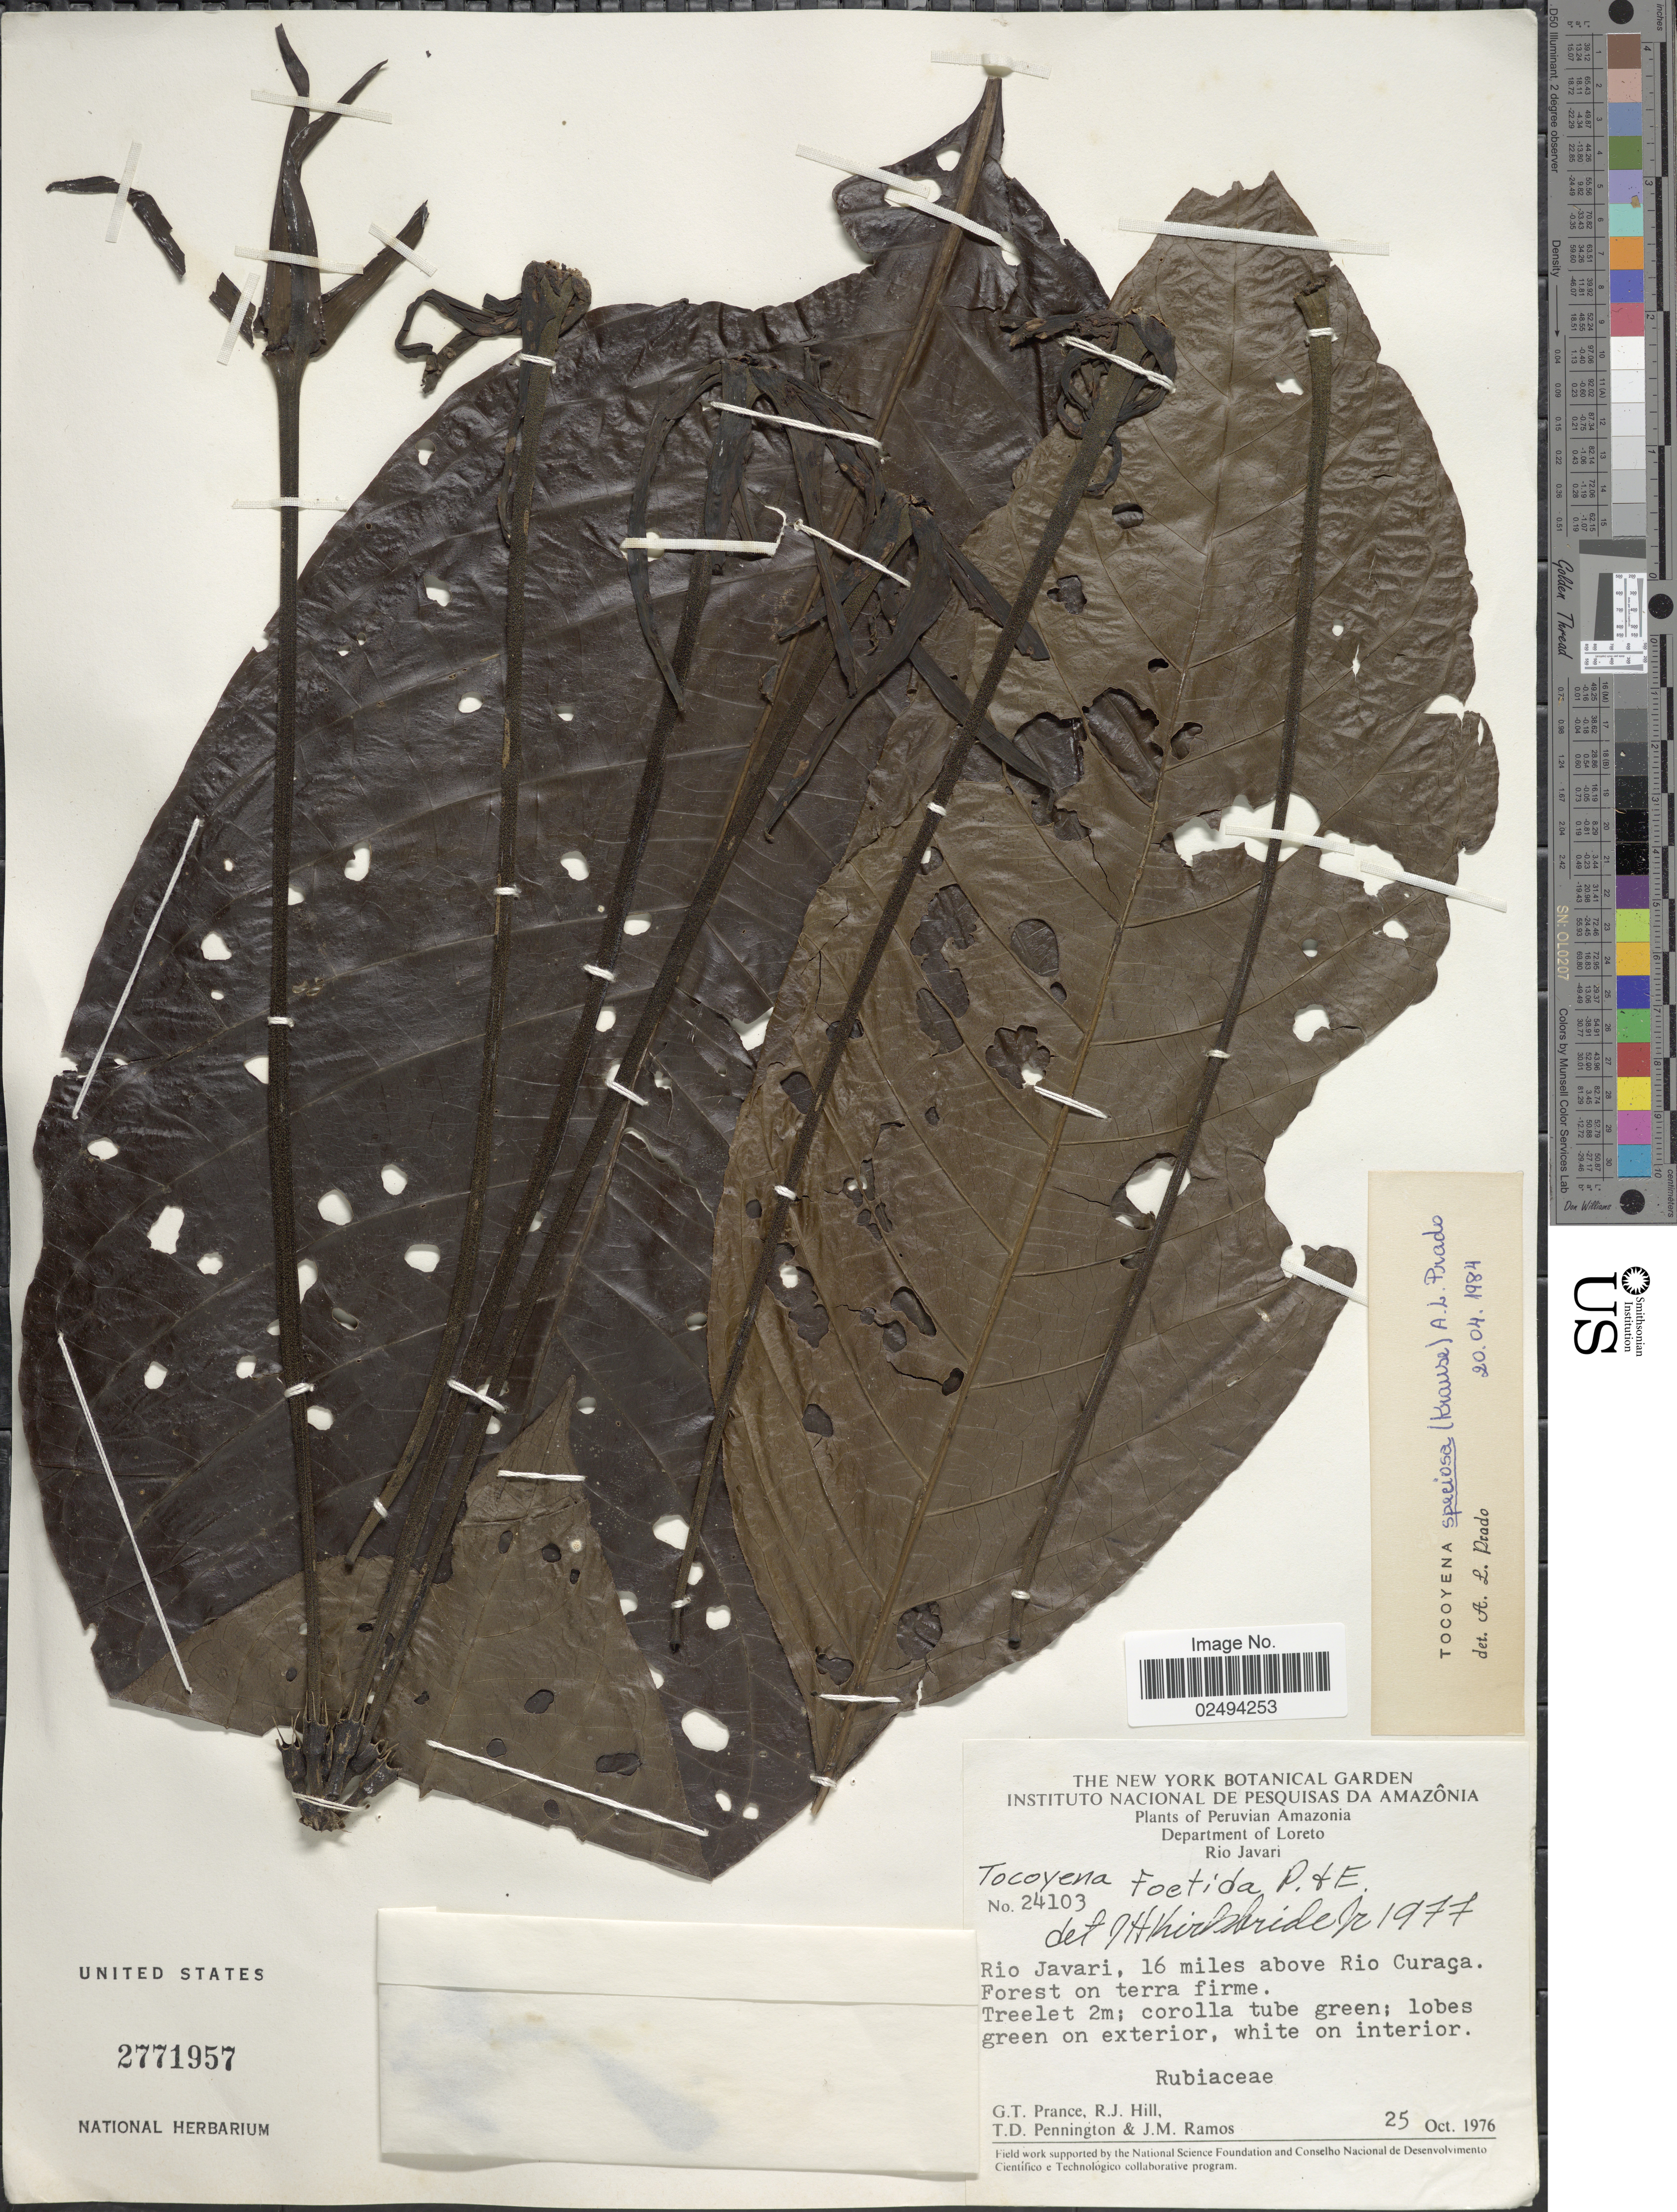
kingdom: Plantae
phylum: Tracheophyta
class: Magnoliopsida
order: Gentianales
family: Rubiaceae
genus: Tocoyena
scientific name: Tocoyena speciosa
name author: (Krause) A.L. Prado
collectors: G. T. Prance, R. J. Hill, T. D. Pennington & J. M. Ramos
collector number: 24103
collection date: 1976-10-25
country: Peru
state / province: Loreto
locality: Peruvian Amazonia, Department of Loreto, Rio Javari, Rio Javari, 16 miles above Rio Curaça. Forest on terra firme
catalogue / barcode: US 2771957